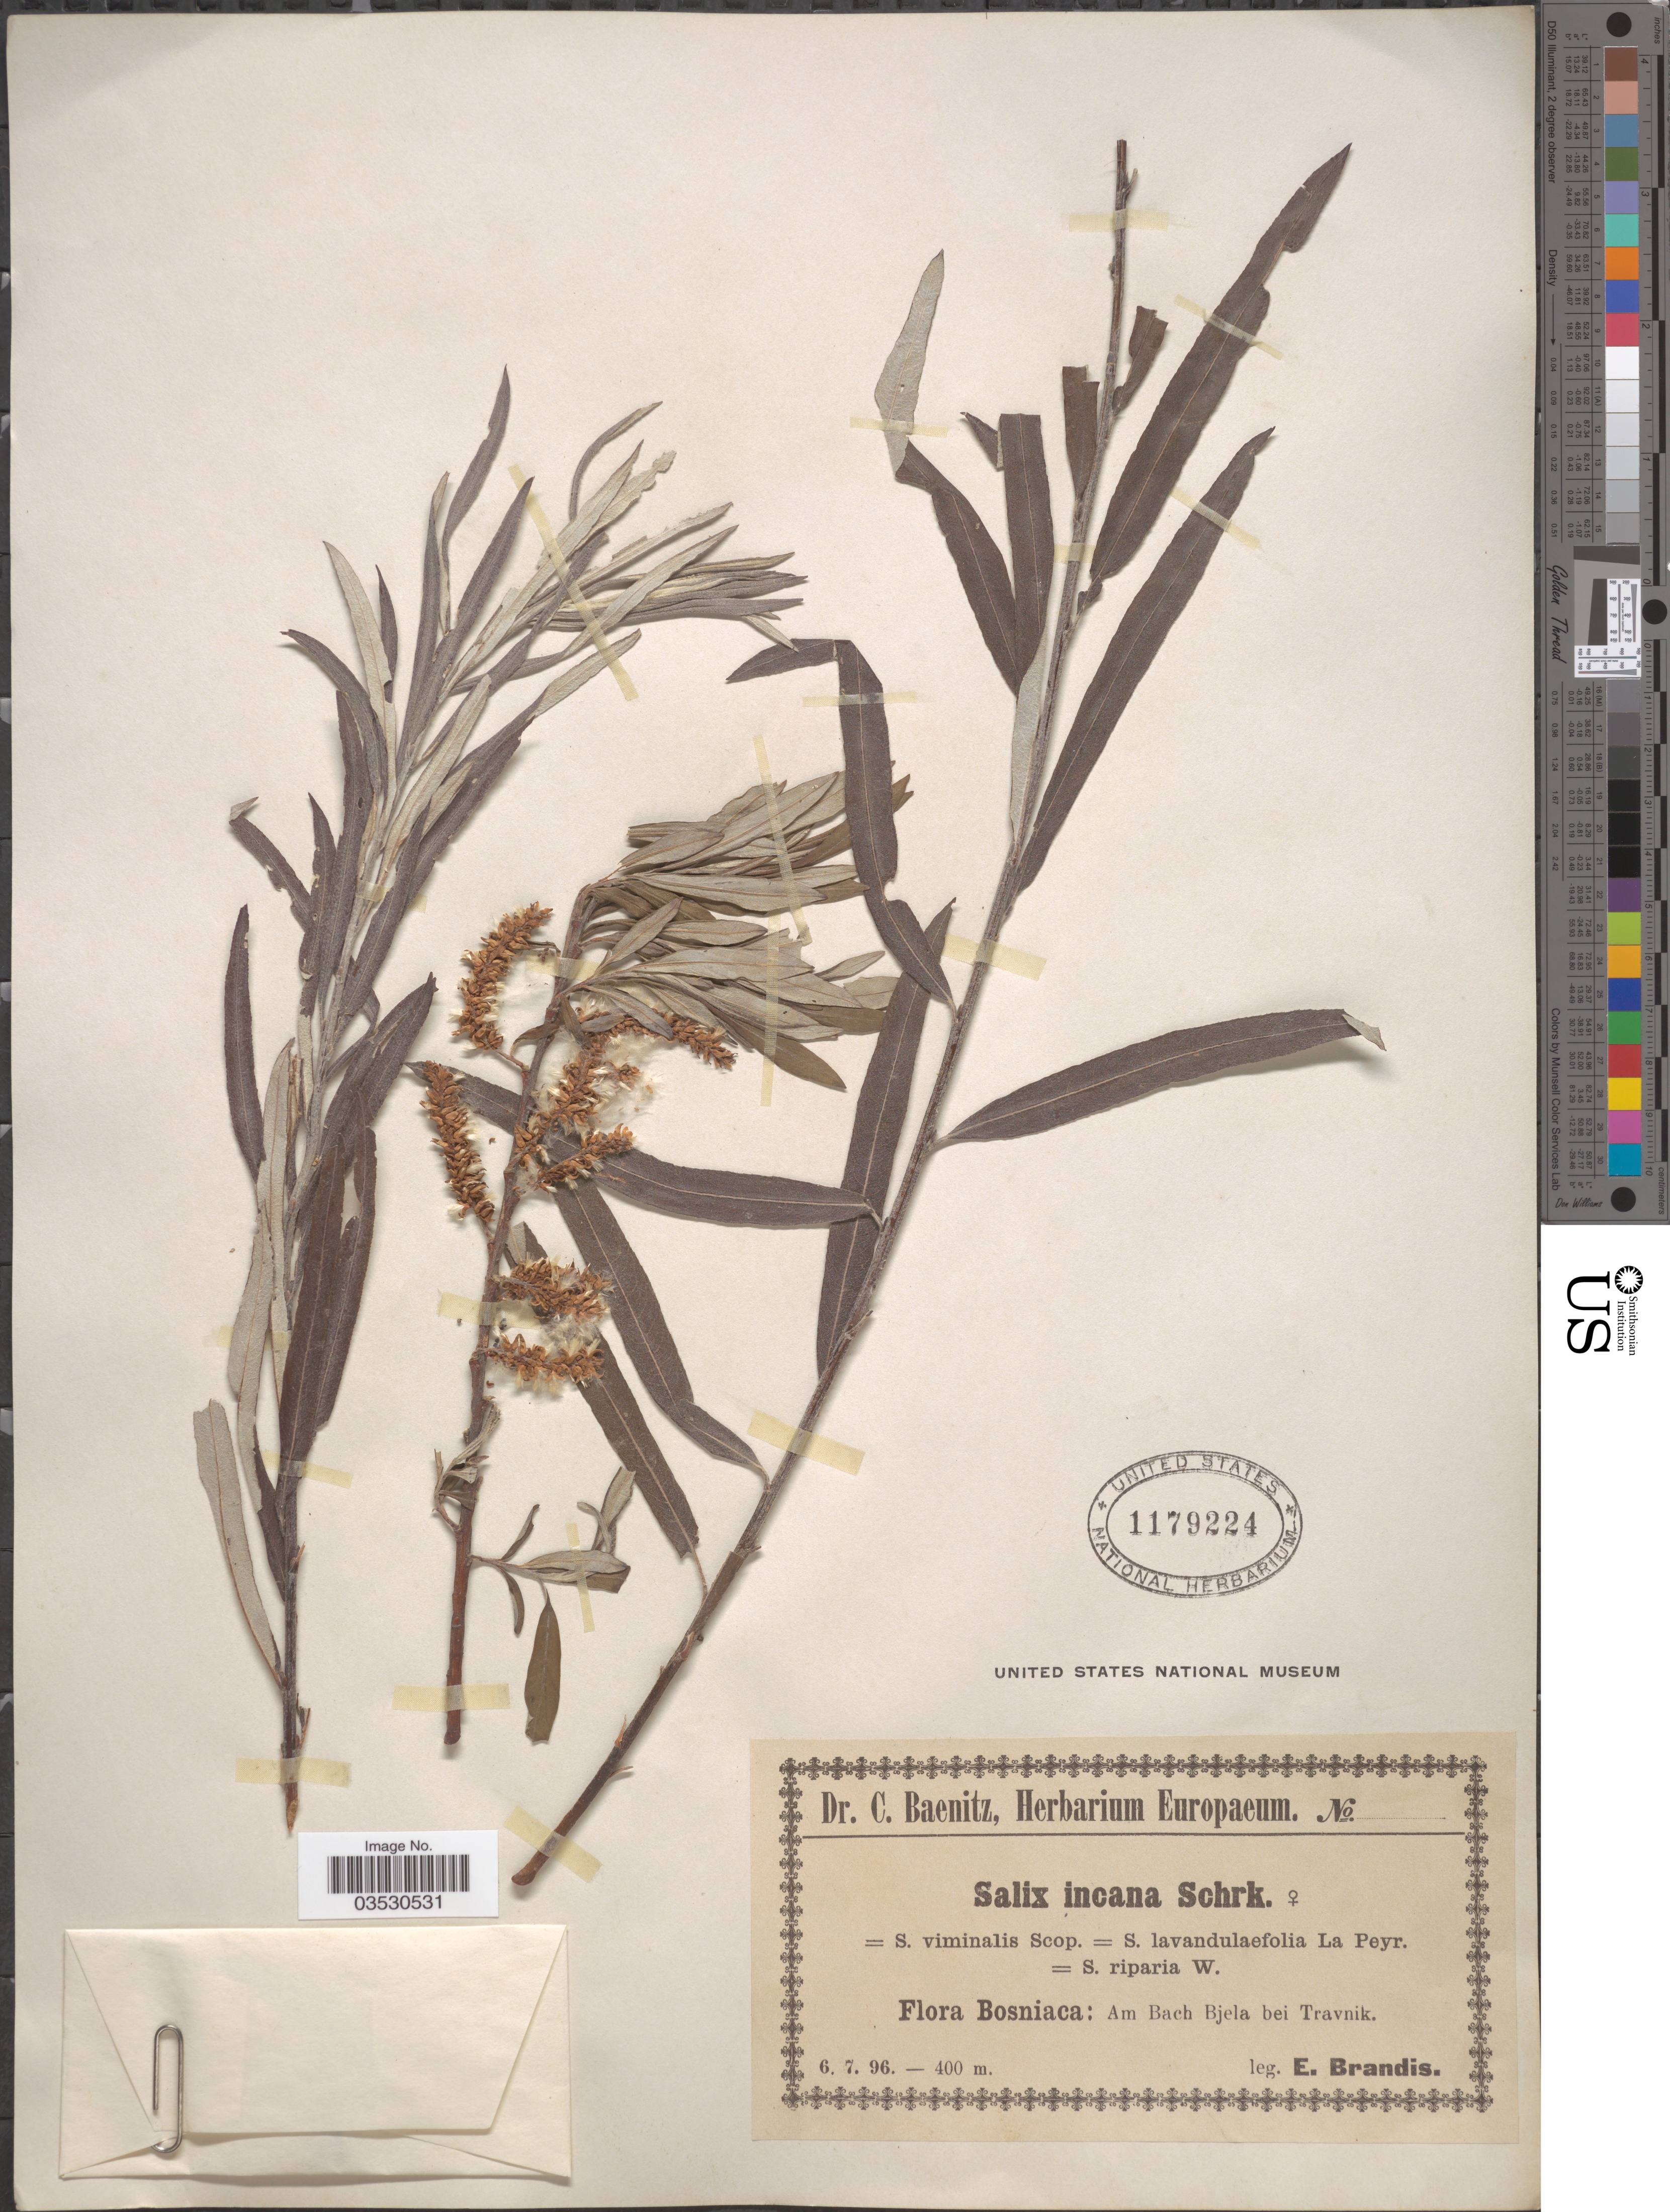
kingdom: Plantae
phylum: Tracheophyta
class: Magnoliopsida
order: Malpighiales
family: Salicaceae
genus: Salix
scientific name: Salix incana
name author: Michx.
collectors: E. Brandis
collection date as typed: Transcribed d/m/y: 6/7/96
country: Bosnia and Herzegovina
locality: Bosniaca: Am Bach Bjela bei Travnik.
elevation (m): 400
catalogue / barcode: US 1179224